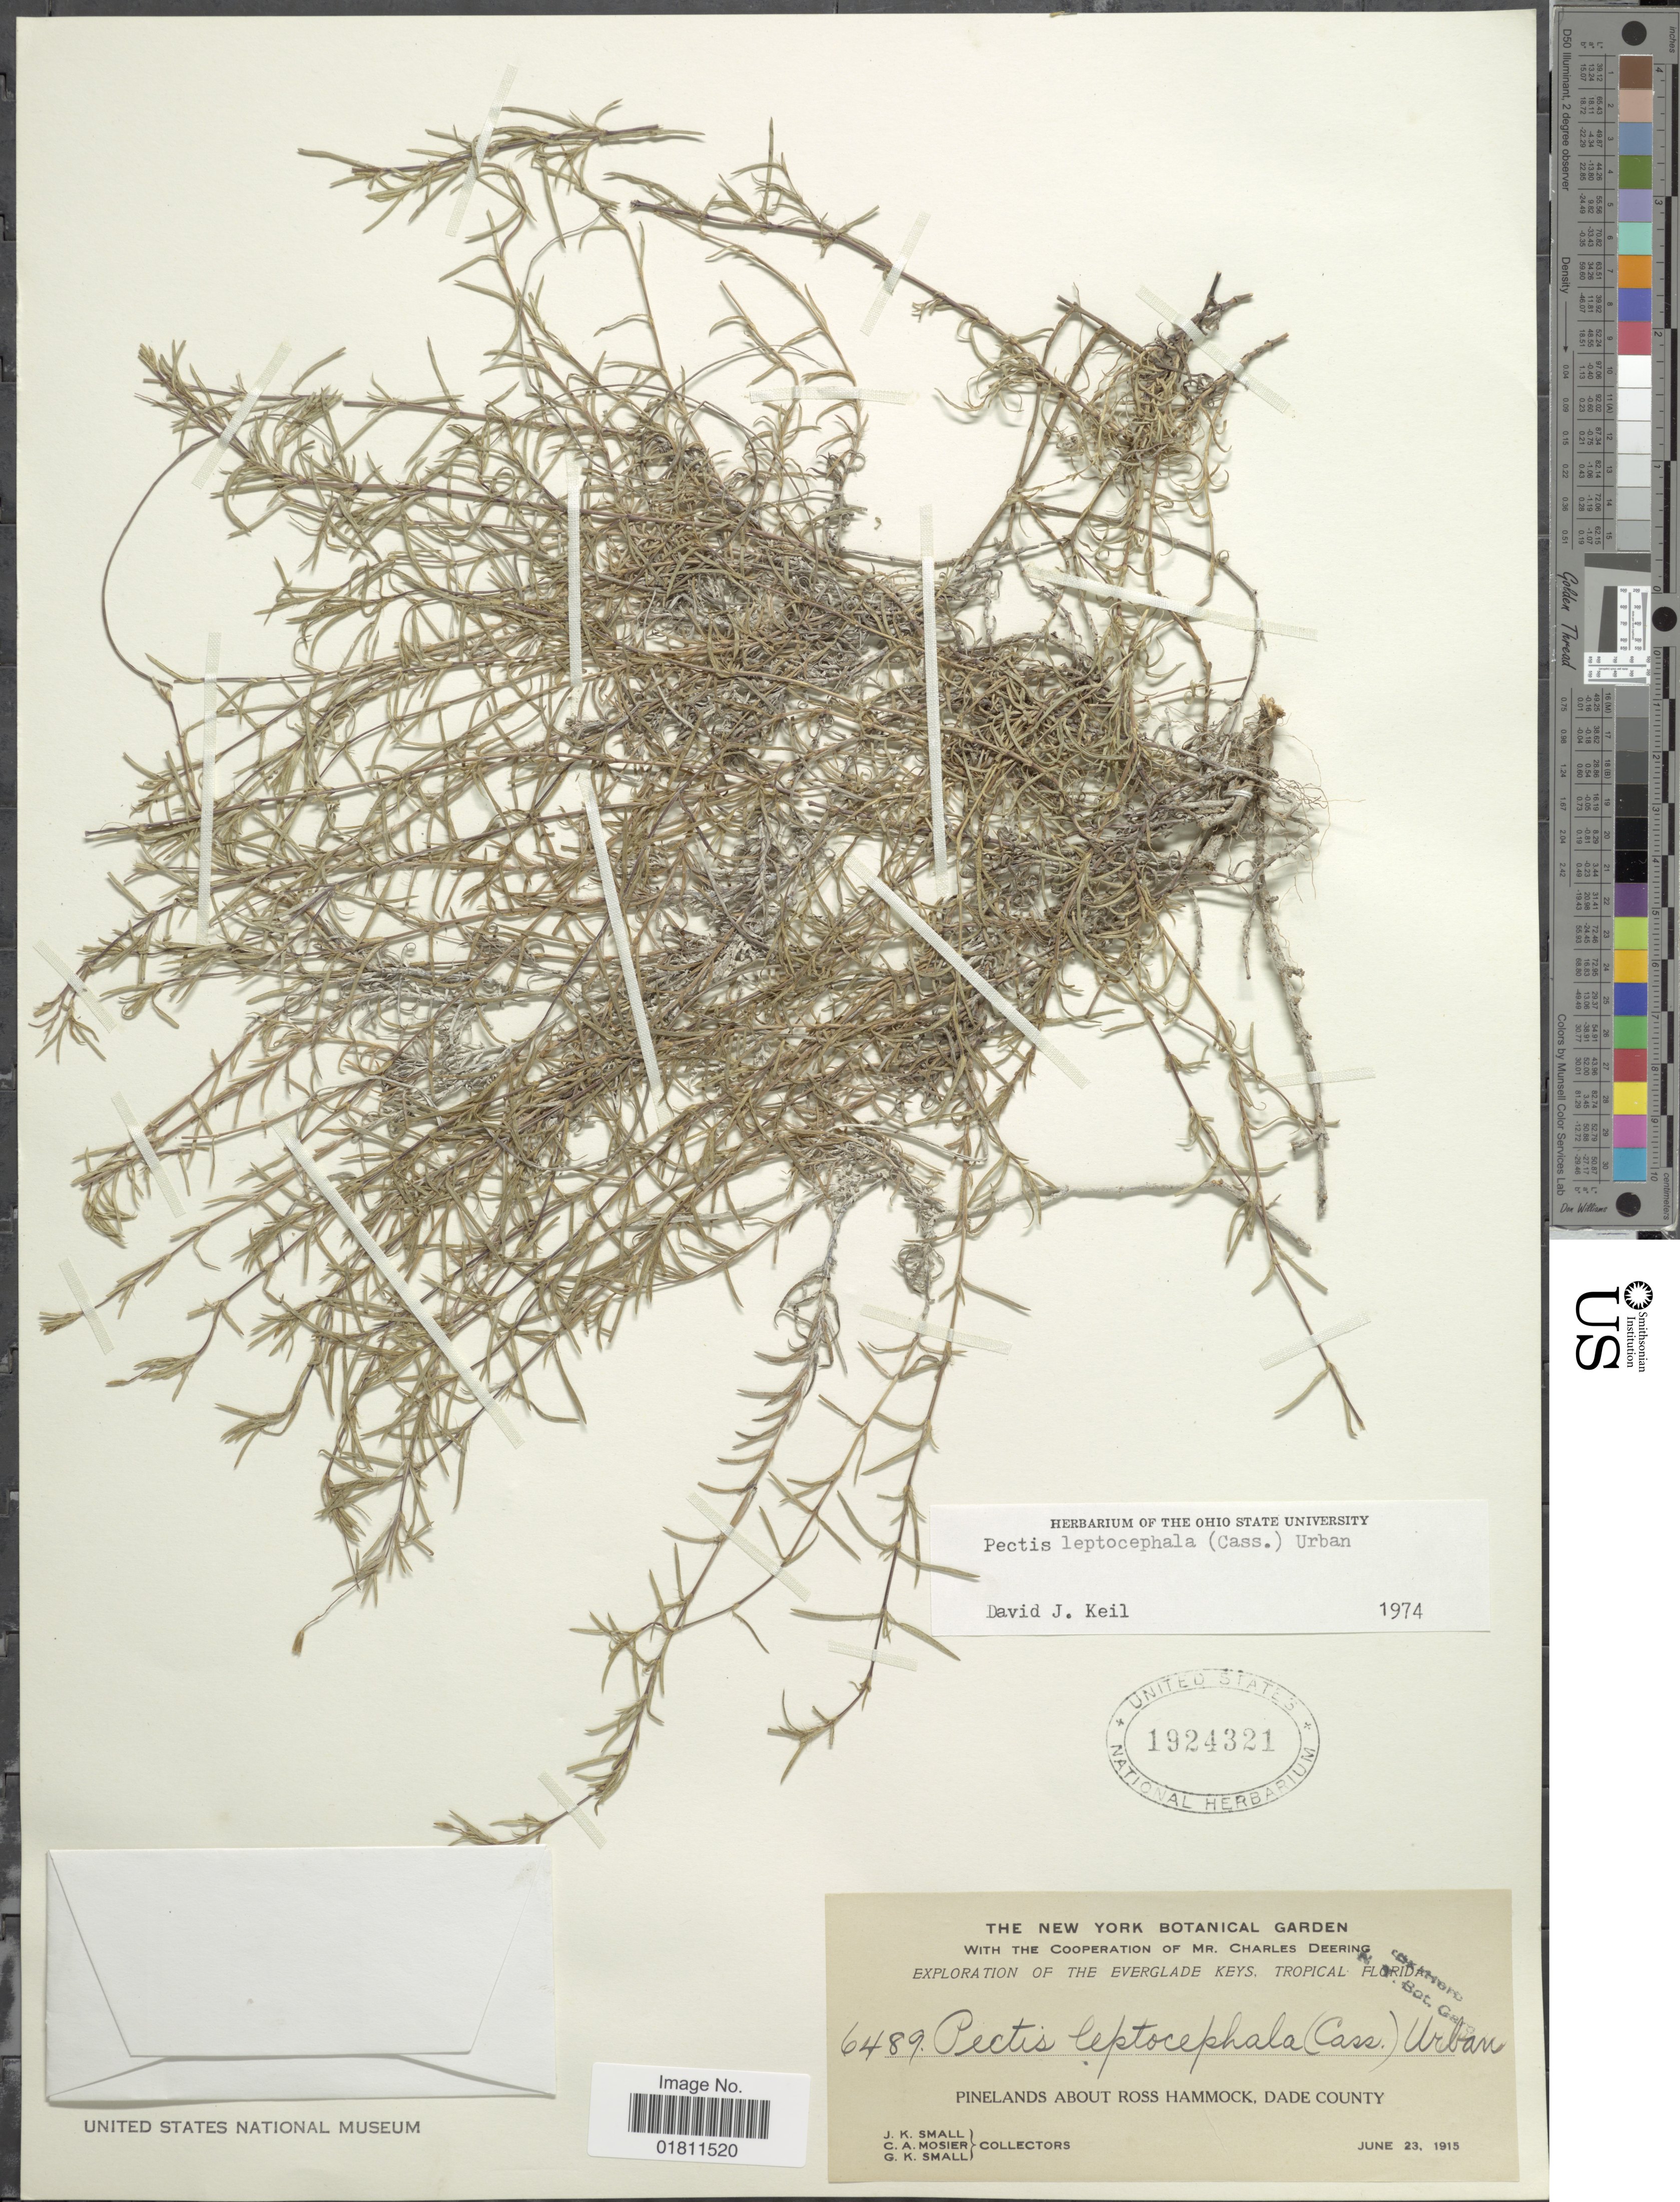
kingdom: Plantae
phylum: Tracheophyta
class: Magnoliopsida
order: Asterales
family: Asteraceae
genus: Pectis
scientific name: Pectis leptocephala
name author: (Cass.) Urb.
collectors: J. K. Small, C. A. Mosier & G. K. Small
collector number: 6489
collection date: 1915-06-23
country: United States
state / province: Florida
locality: Pinelands about Ross Hammock, Dade County. Everglade Keys, Tropical Florida.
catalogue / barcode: US 1924321